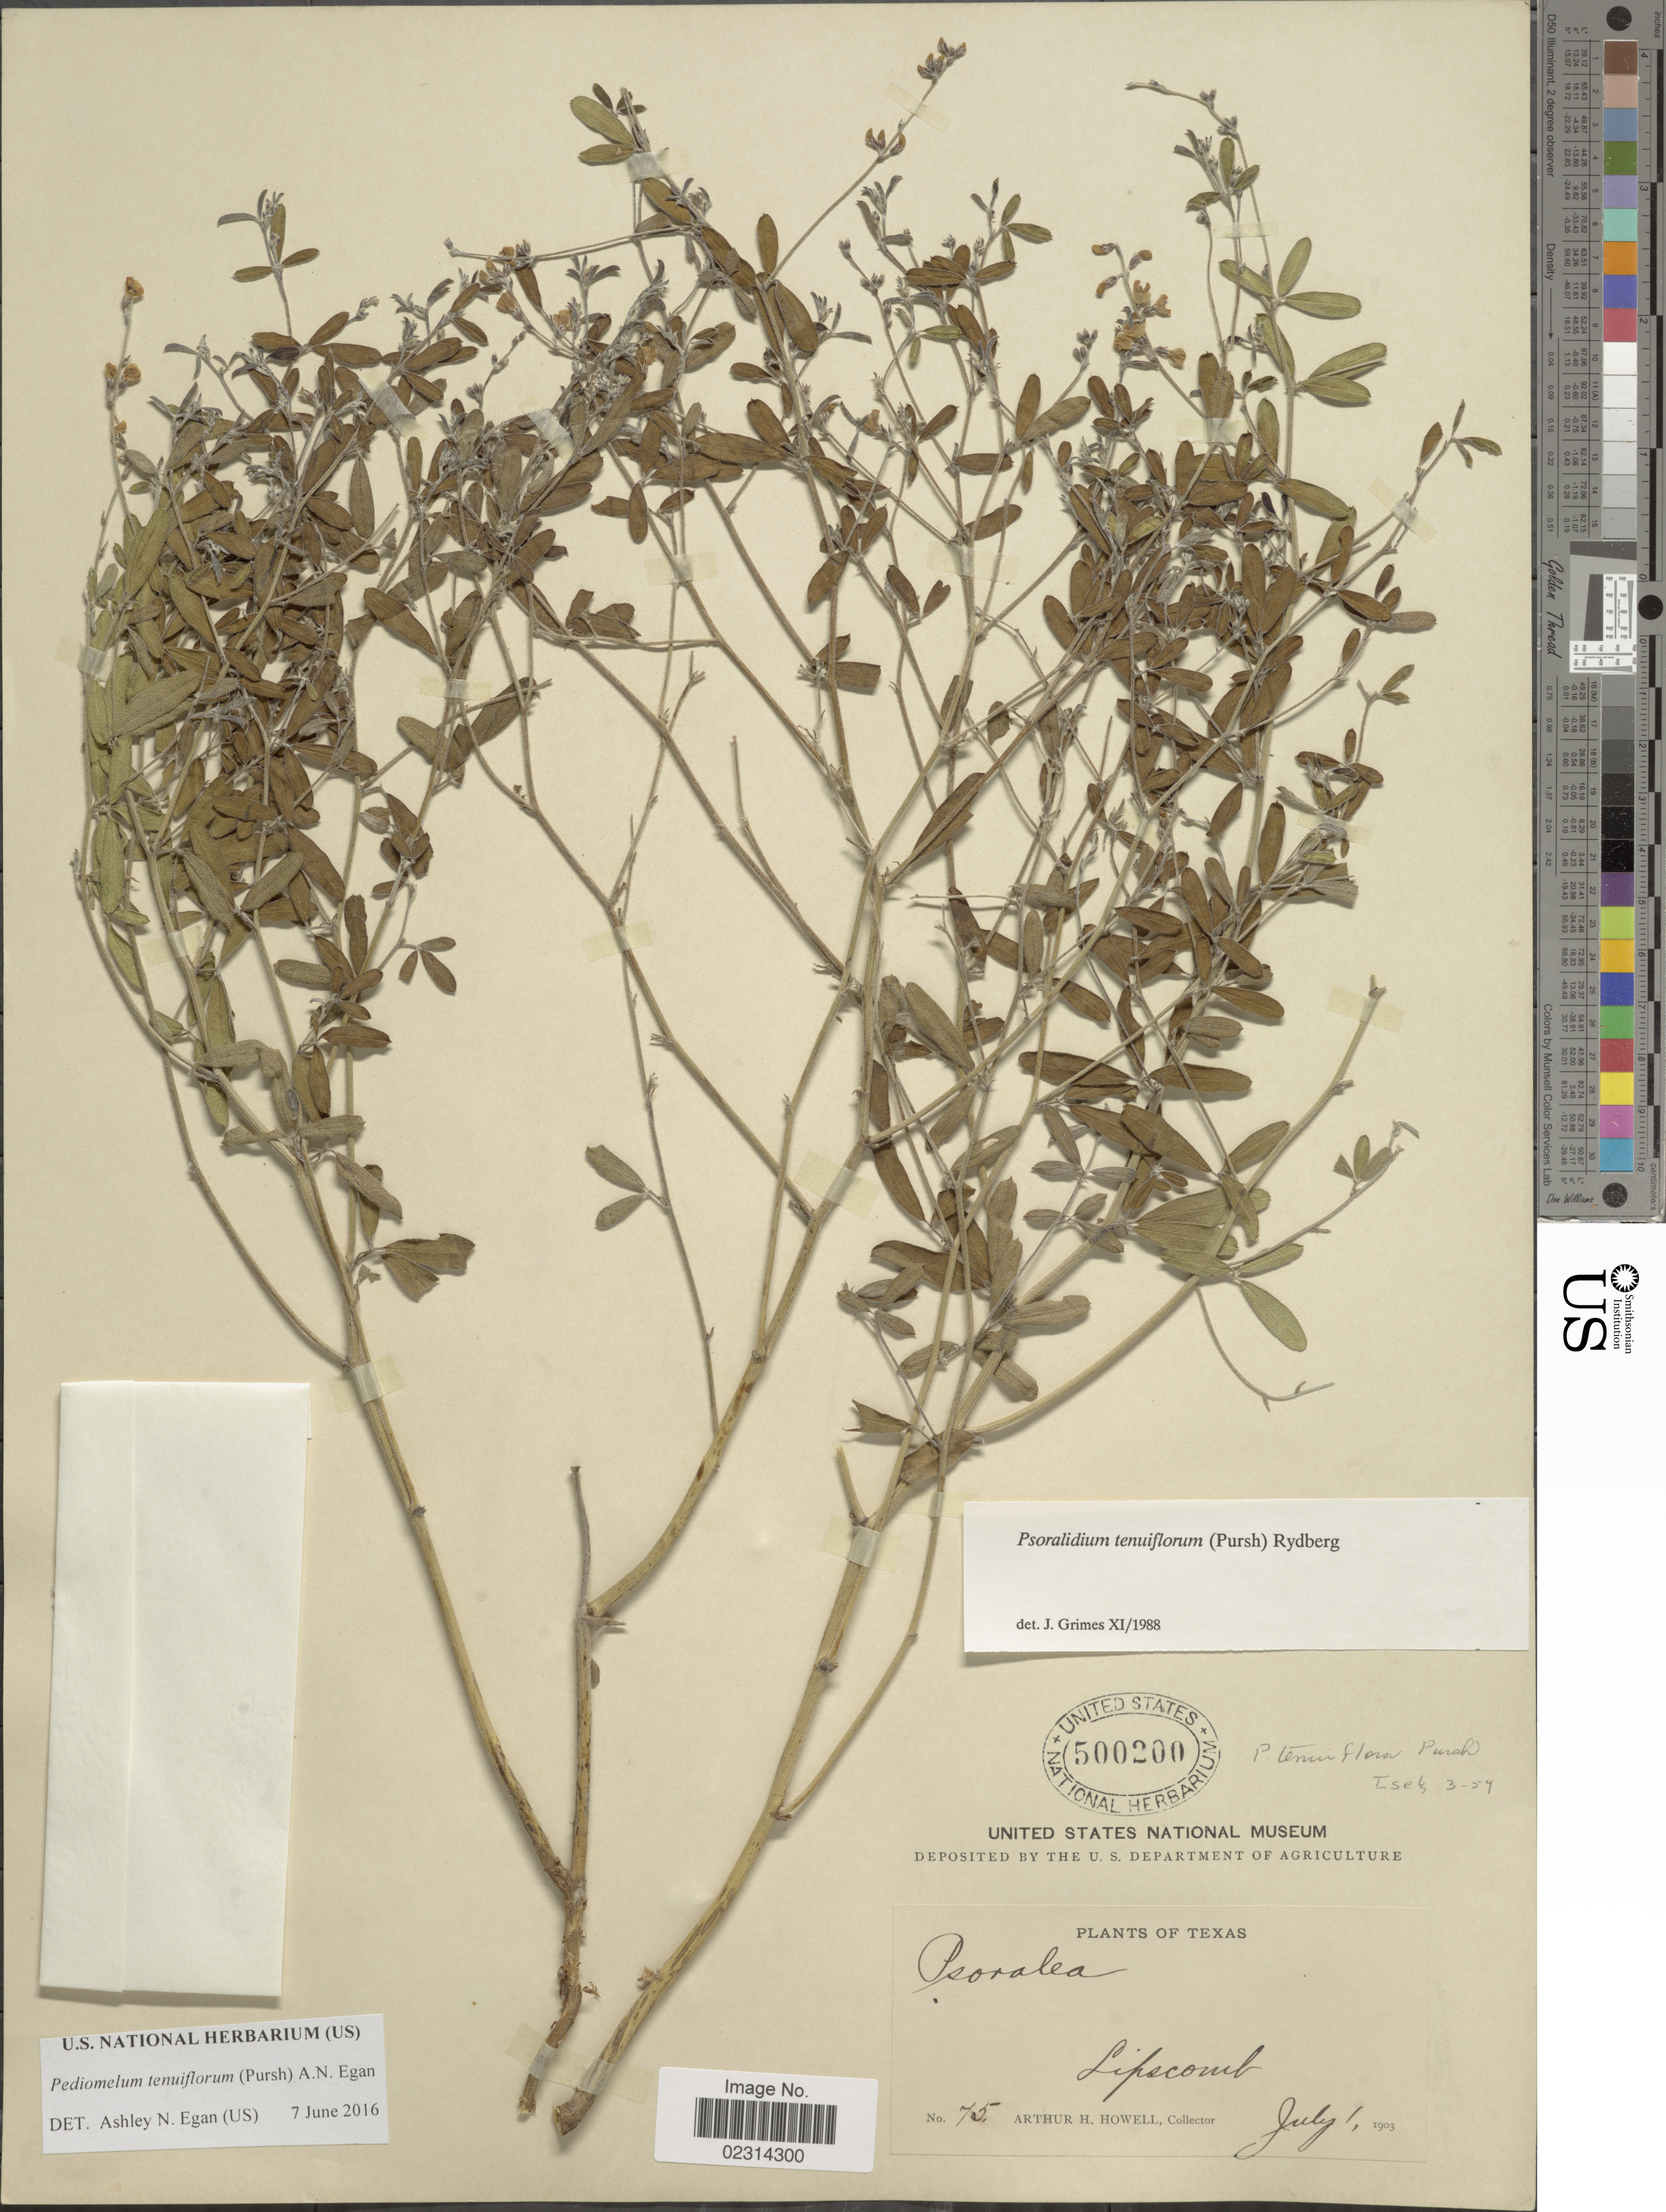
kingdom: Plantae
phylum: Tracheophyta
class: Magnoliopsida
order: Fabales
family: Fabaceae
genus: Psoralidium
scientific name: Psoralidium tenuiflorum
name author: (Pursh) Rydb.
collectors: A. Howell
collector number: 75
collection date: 1903-07-01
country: United States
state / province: Texas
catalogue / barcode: US 500200